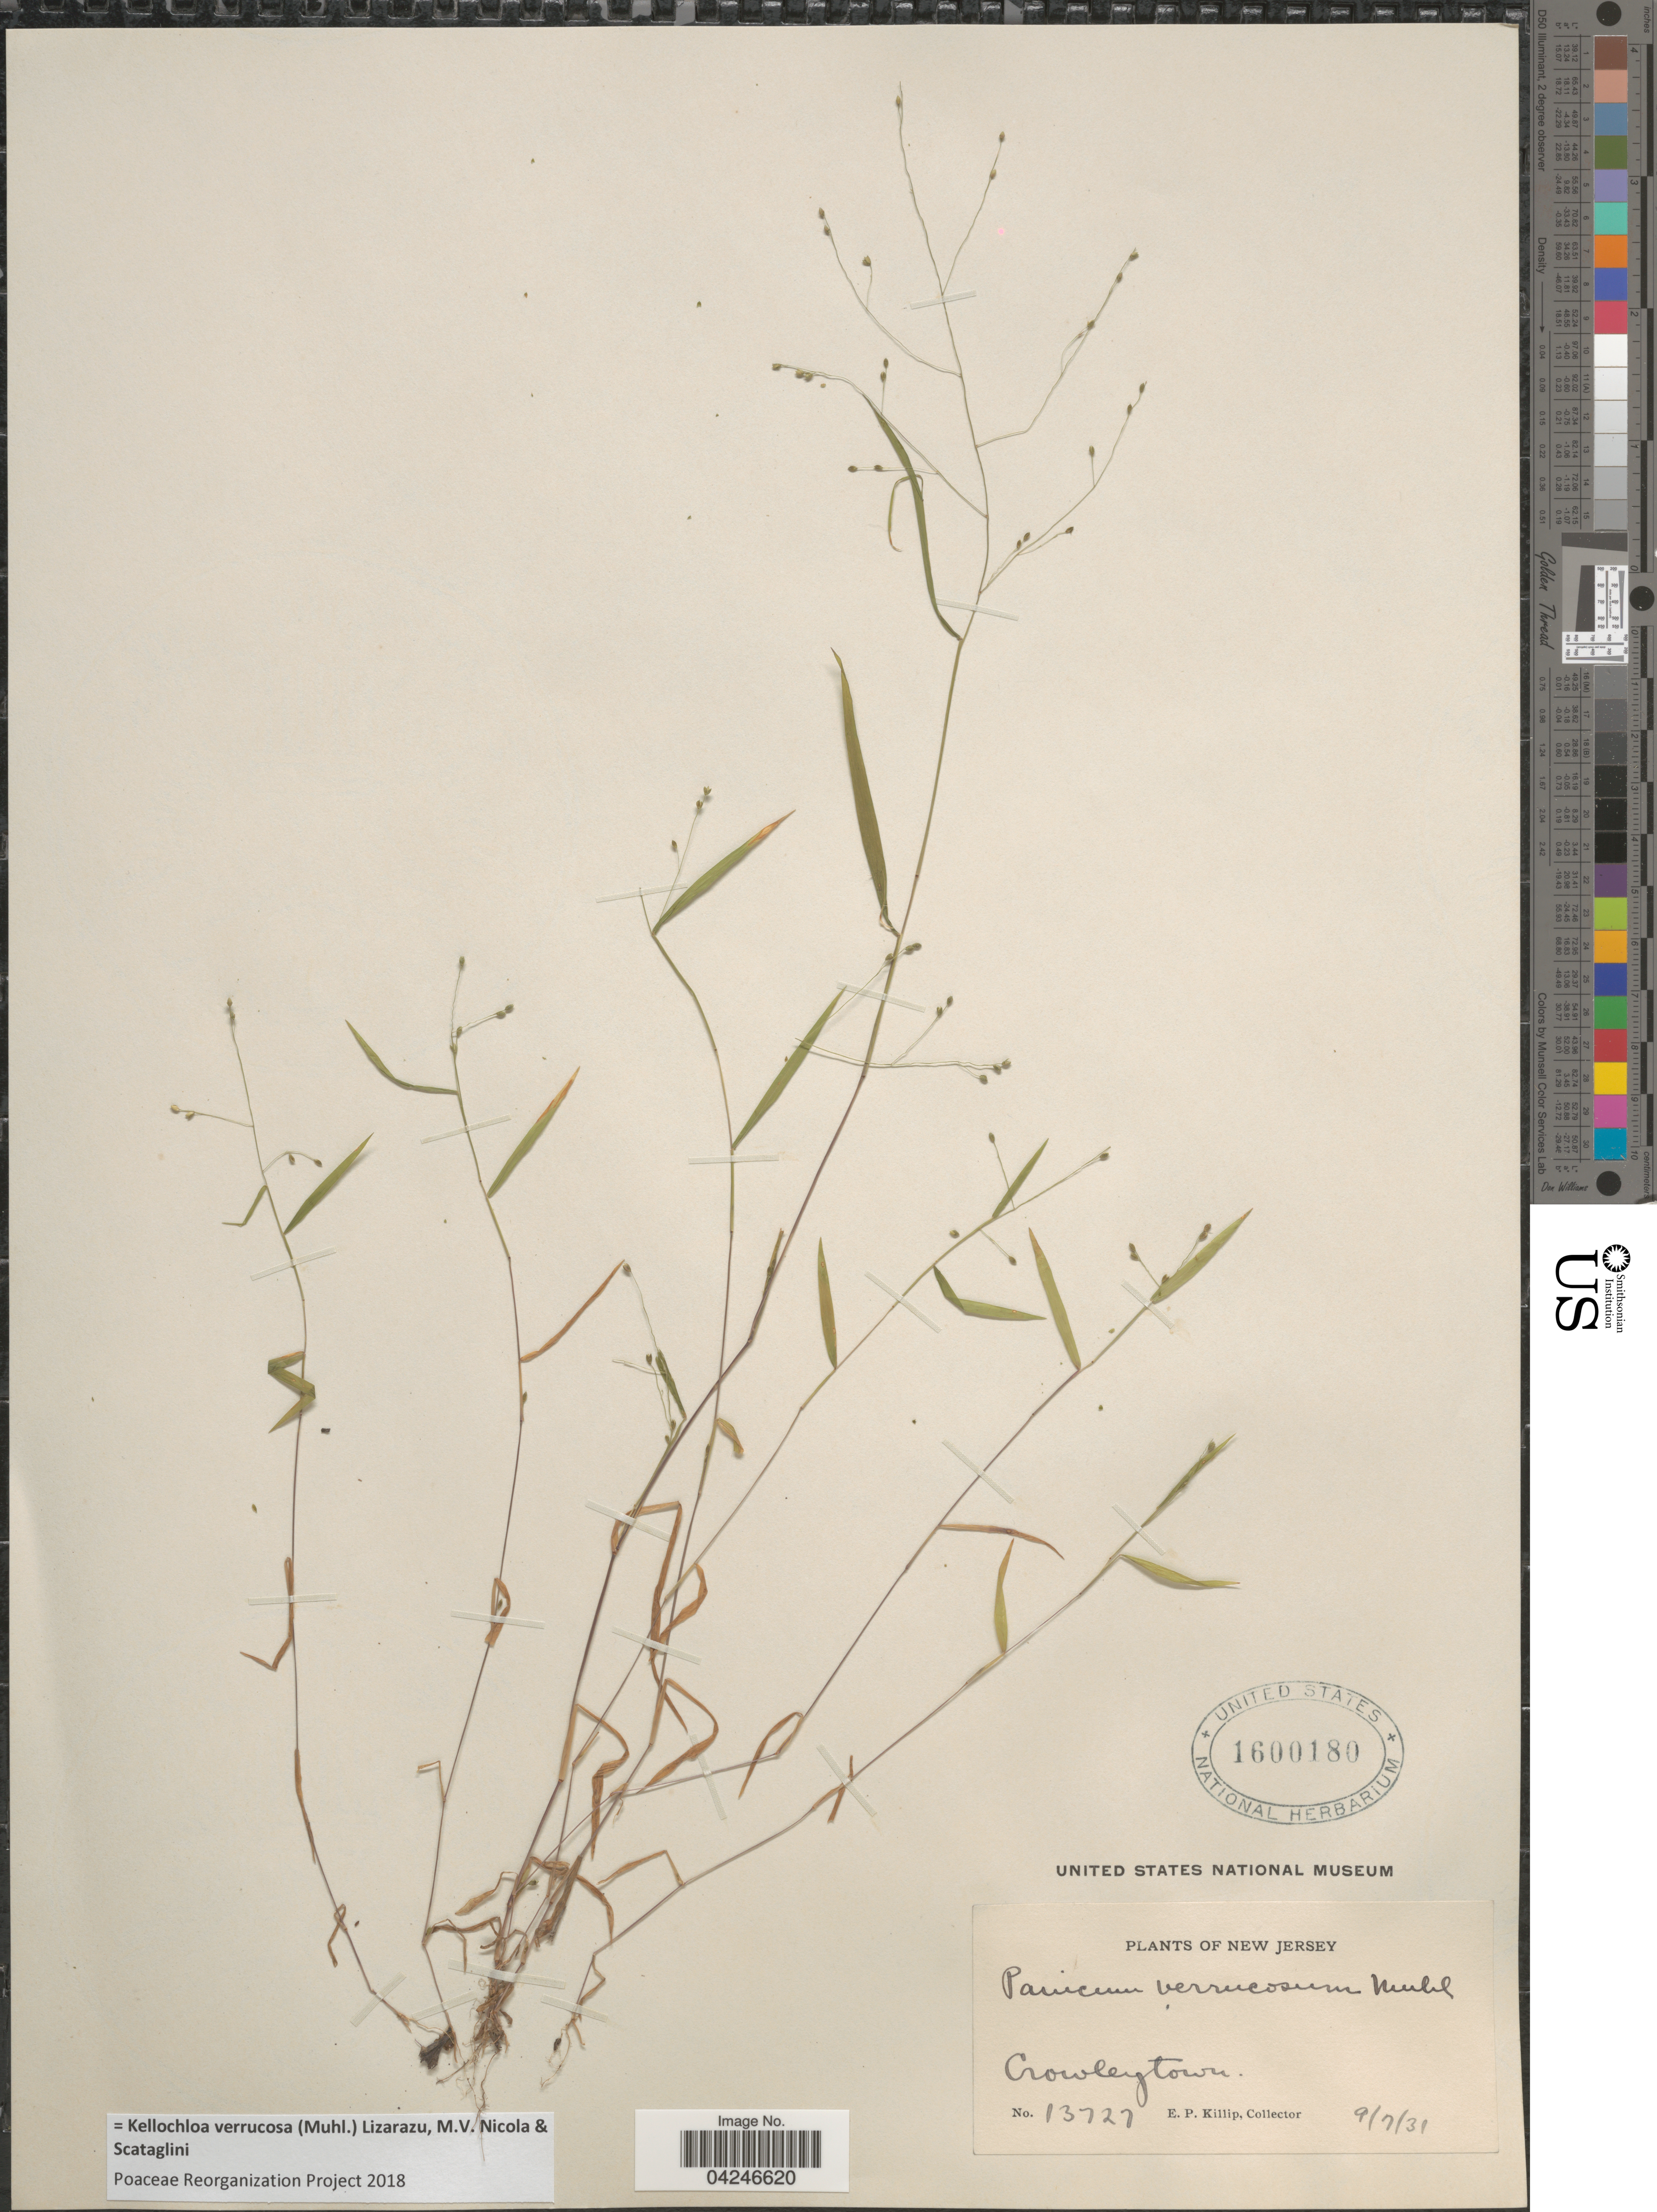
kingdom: Plantae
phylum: Tracheophyta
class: Liliopsida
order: Poales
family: Poaceae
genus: Kellochloa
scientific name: Kellochloa verrucosa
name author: (Muhl.) Lizarazu et al.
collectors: E. P. Killip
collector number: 13727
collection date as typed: Transcribed d/m/y: 7/9/31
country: United States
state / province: New Jersey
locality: Crowleytown.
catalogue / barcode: US 1600180